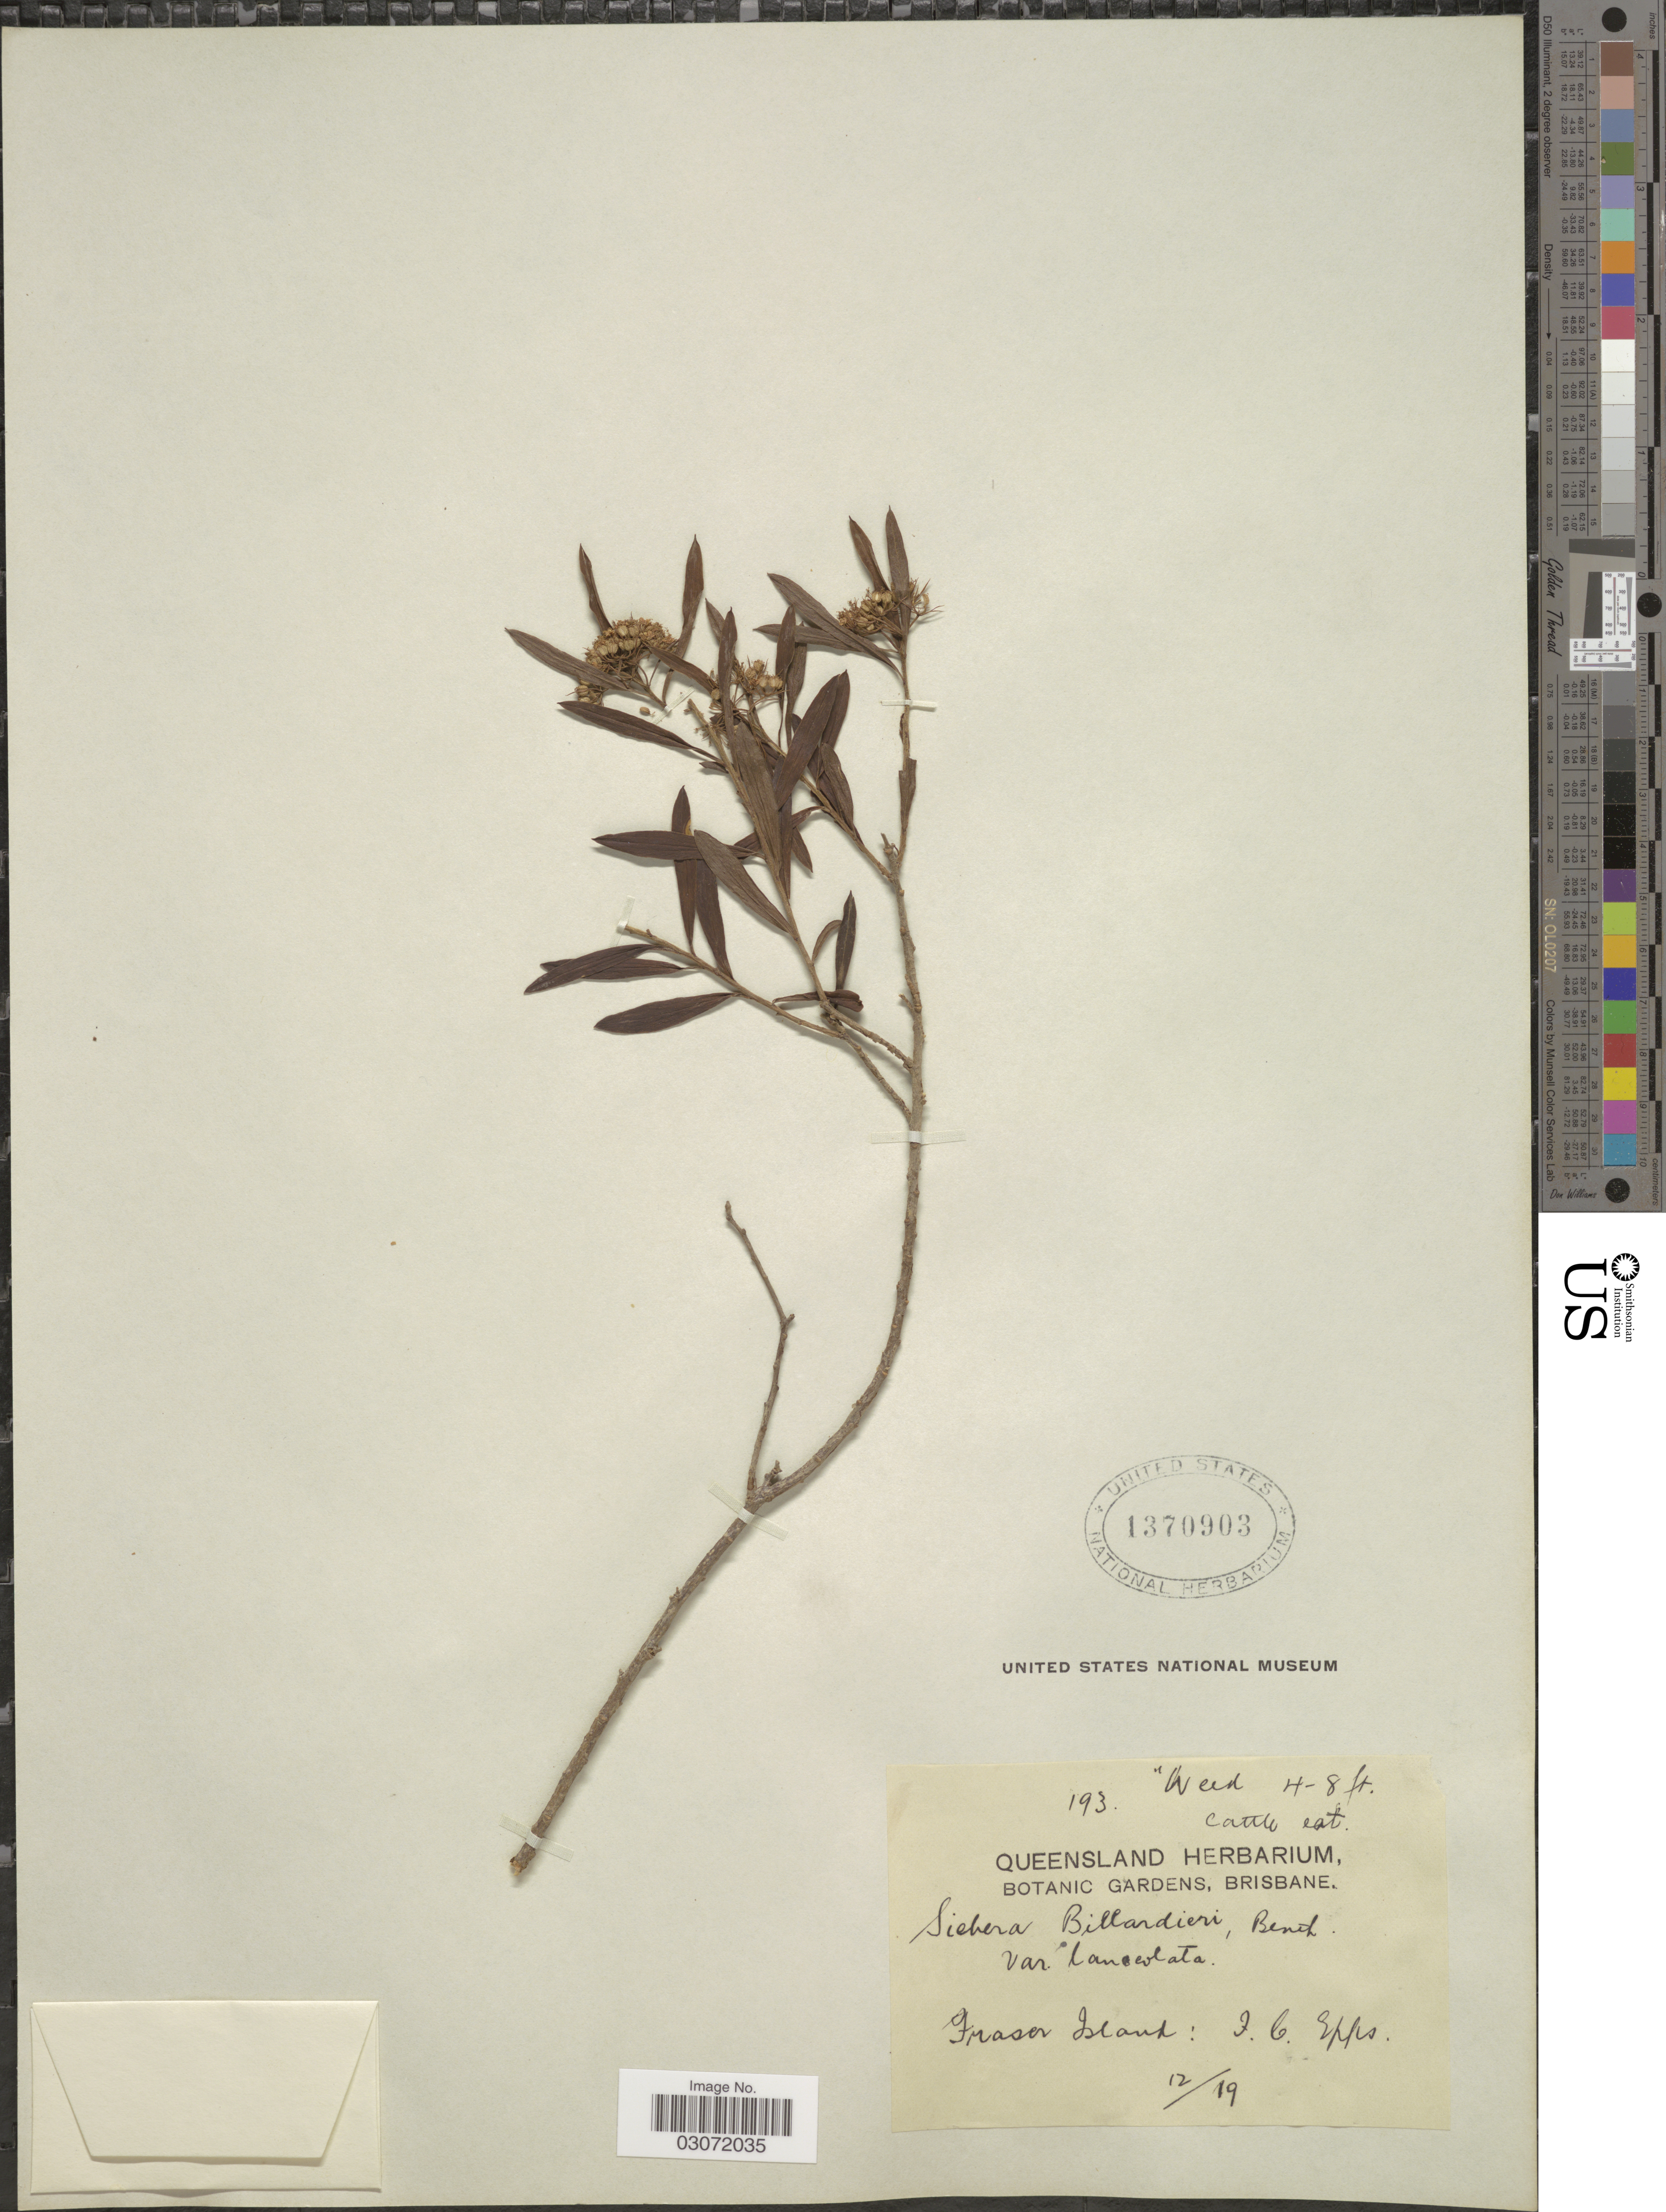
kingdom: Plantae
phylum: Tracheophyta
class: Magnoliopsida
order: Apiales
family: Apiaceae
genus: Platysace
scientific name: Platysace lanceolata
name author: Druce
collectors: F. Epps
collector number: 193?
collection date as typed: Transcribed d/m/y: /12/19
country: Australia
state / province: Queensland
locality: Fraser Island.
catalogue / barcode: US 1370903